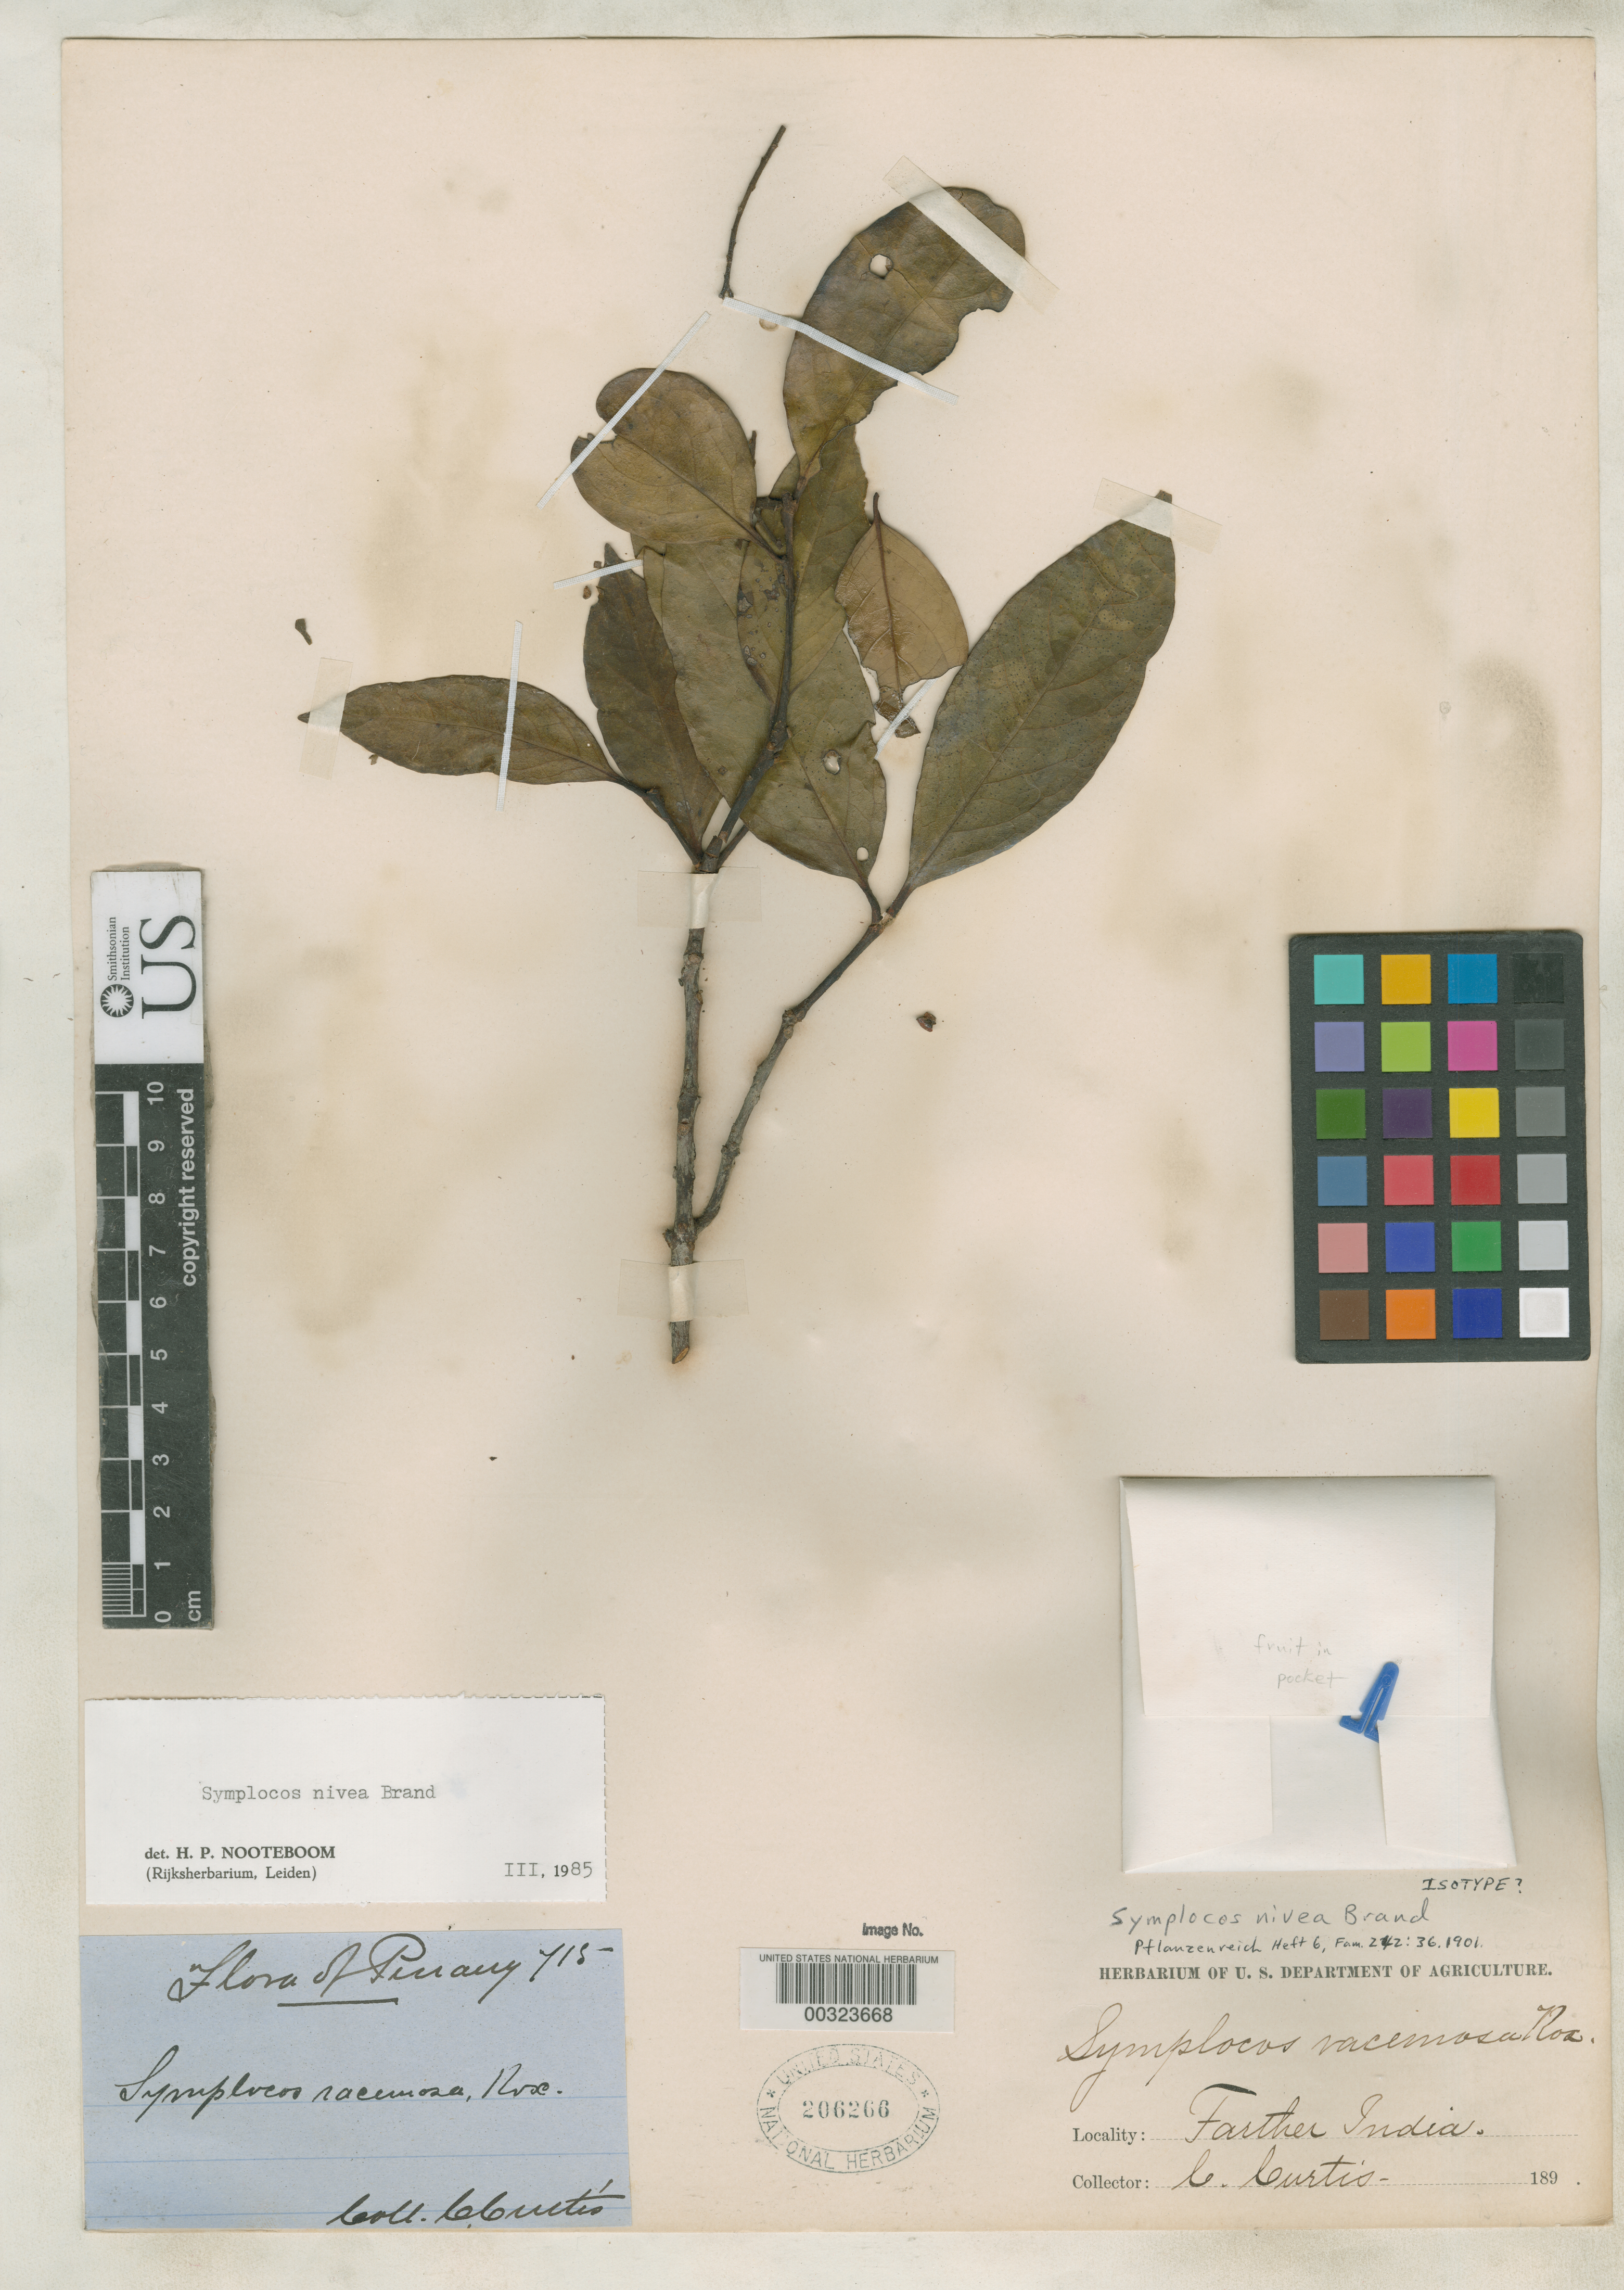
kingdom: Plantae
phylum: Tracheophyta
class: Magnoliopsida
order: Ericales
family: Symplocaceae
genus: Symplocos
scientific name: Symplocos nivea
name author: Brand in Engl.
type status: Possible Isotype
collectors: C. Curtis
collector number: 715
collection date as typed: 189-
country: Malaysia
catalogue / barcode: US 206266